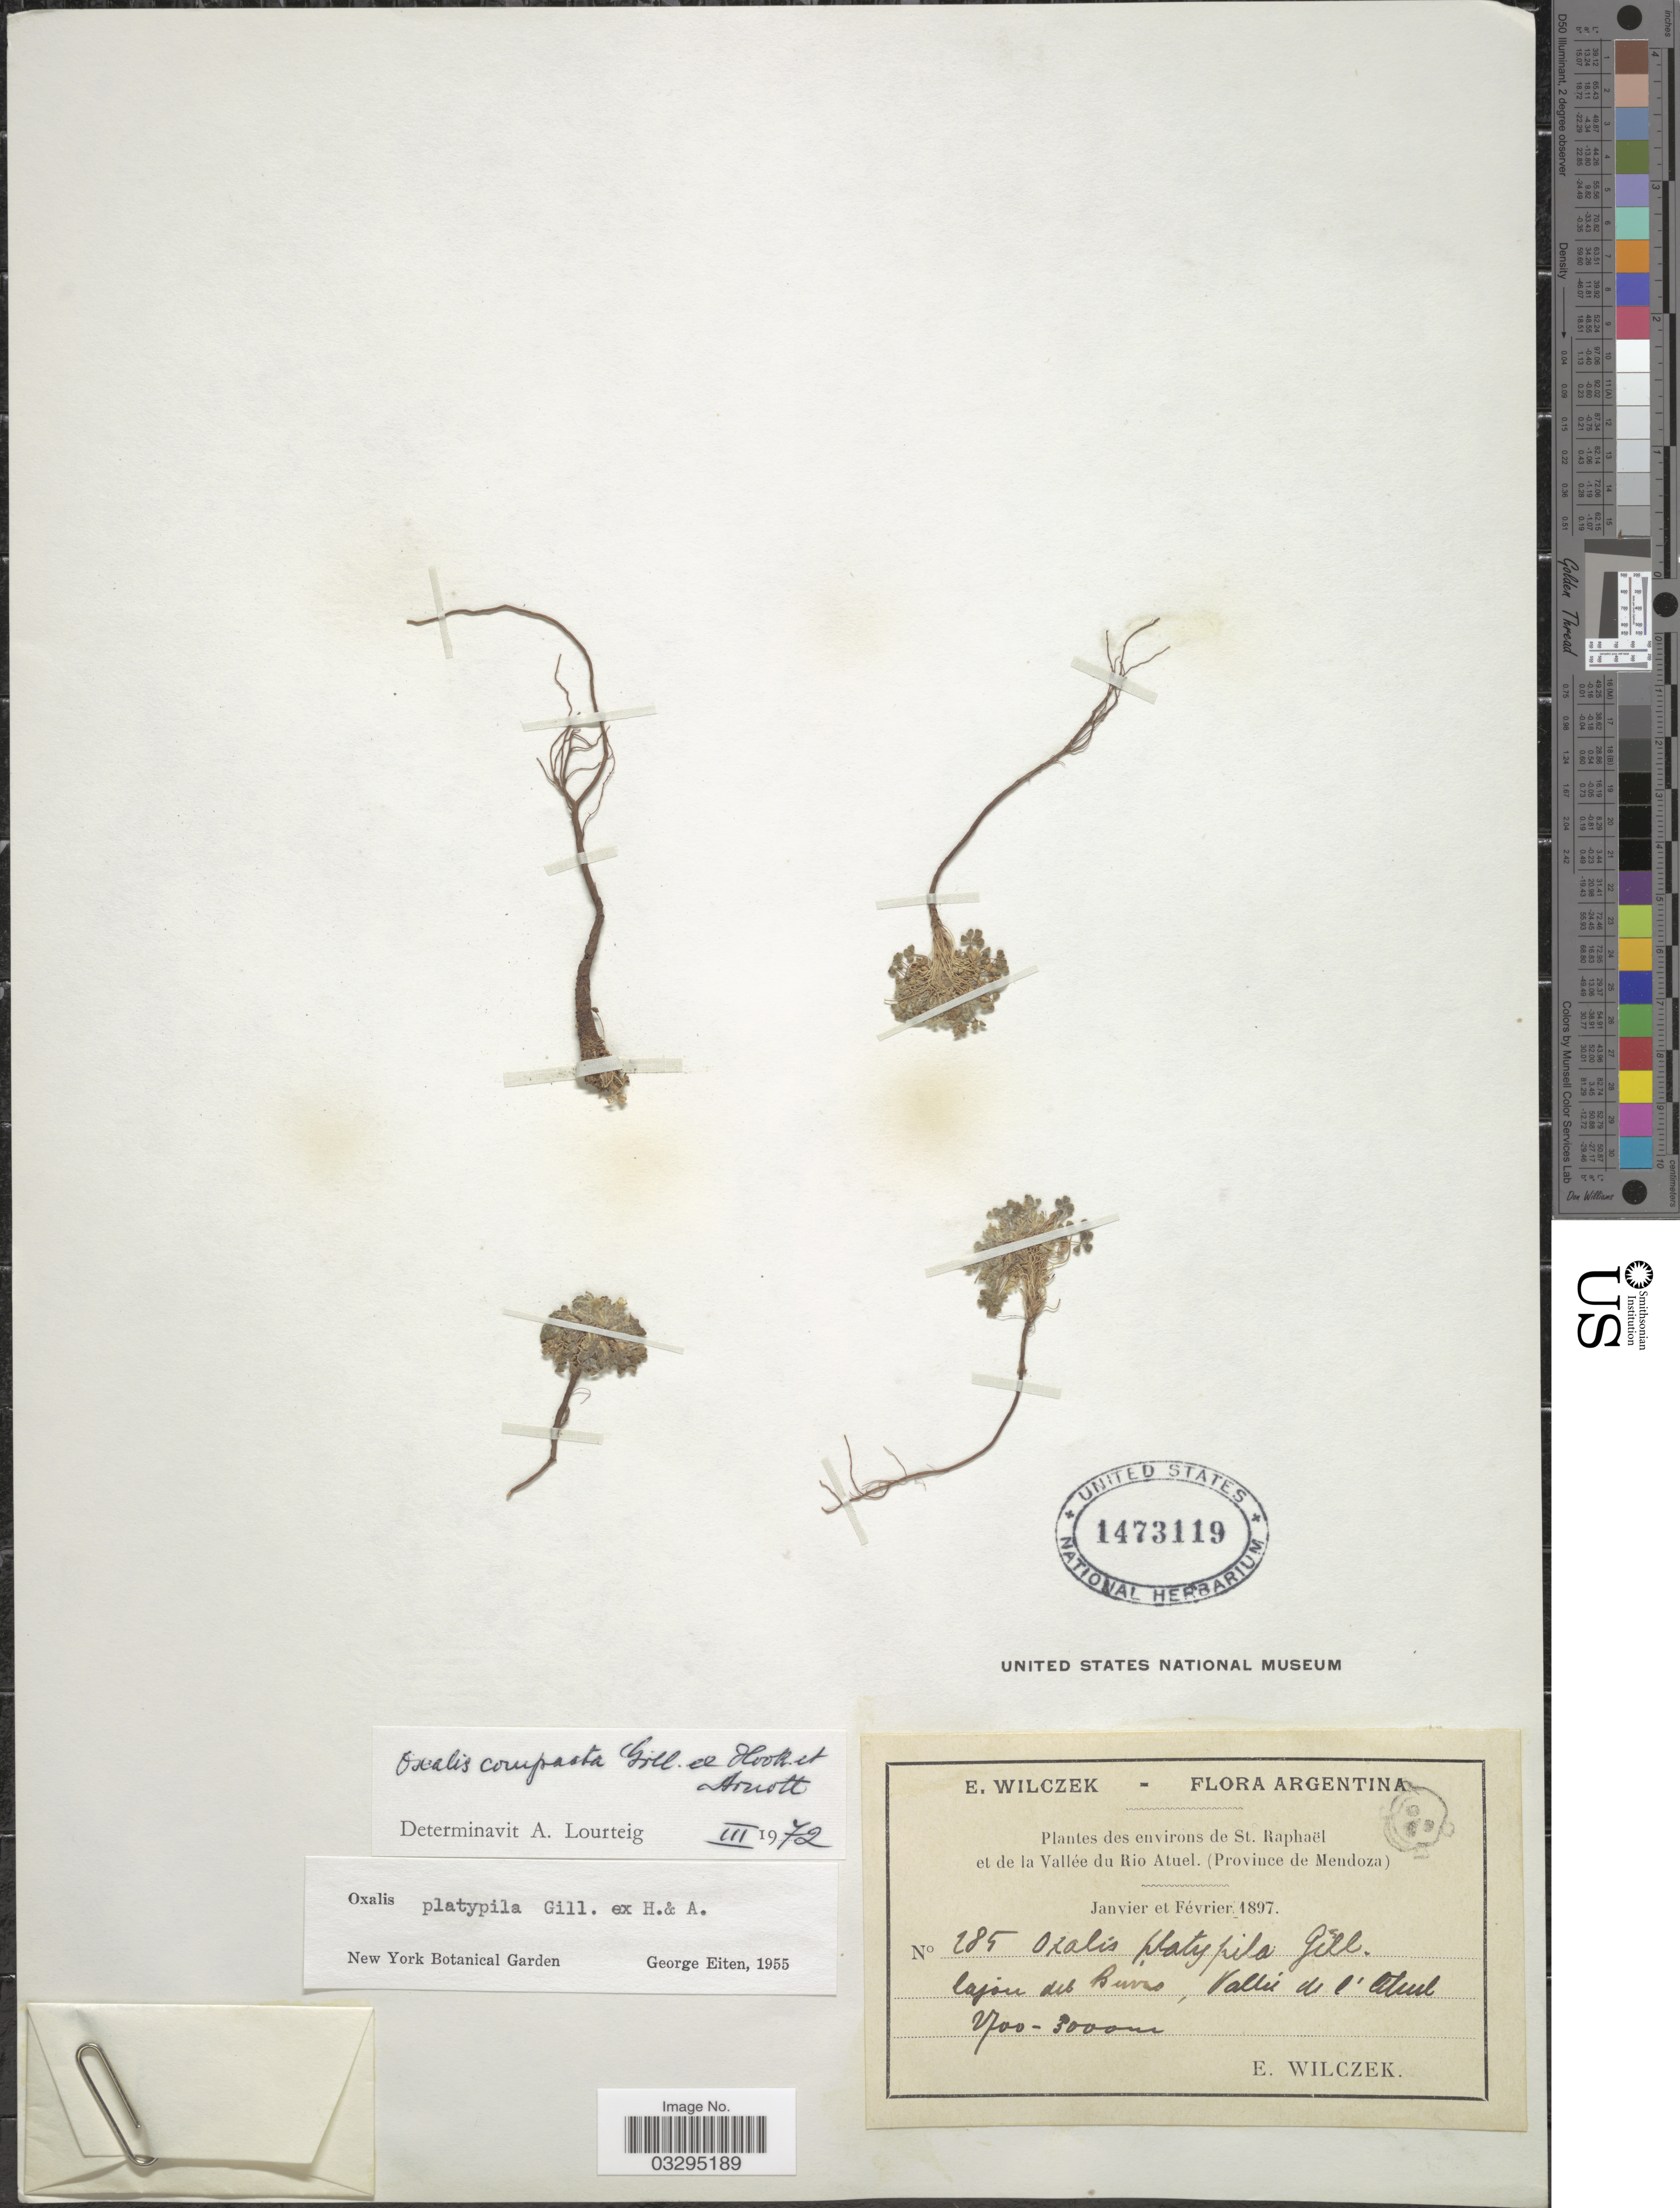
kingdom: Plantae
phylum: Tracheophyta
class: Magnoliopsida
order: Oxalidales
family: Oxalidaceae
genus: Ionoxalis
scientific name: Ionoxalis compacta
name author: Rose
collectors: E. Wilczek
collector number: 285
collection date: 1897-01/1897-02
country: Argentina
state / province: Mendoza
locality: Environs de St. Raphaël et de la Vallée du Rio Atuel. Cajon del Burro, Vallée de l'Atuel.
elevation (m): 2700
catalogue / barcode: US 1473119